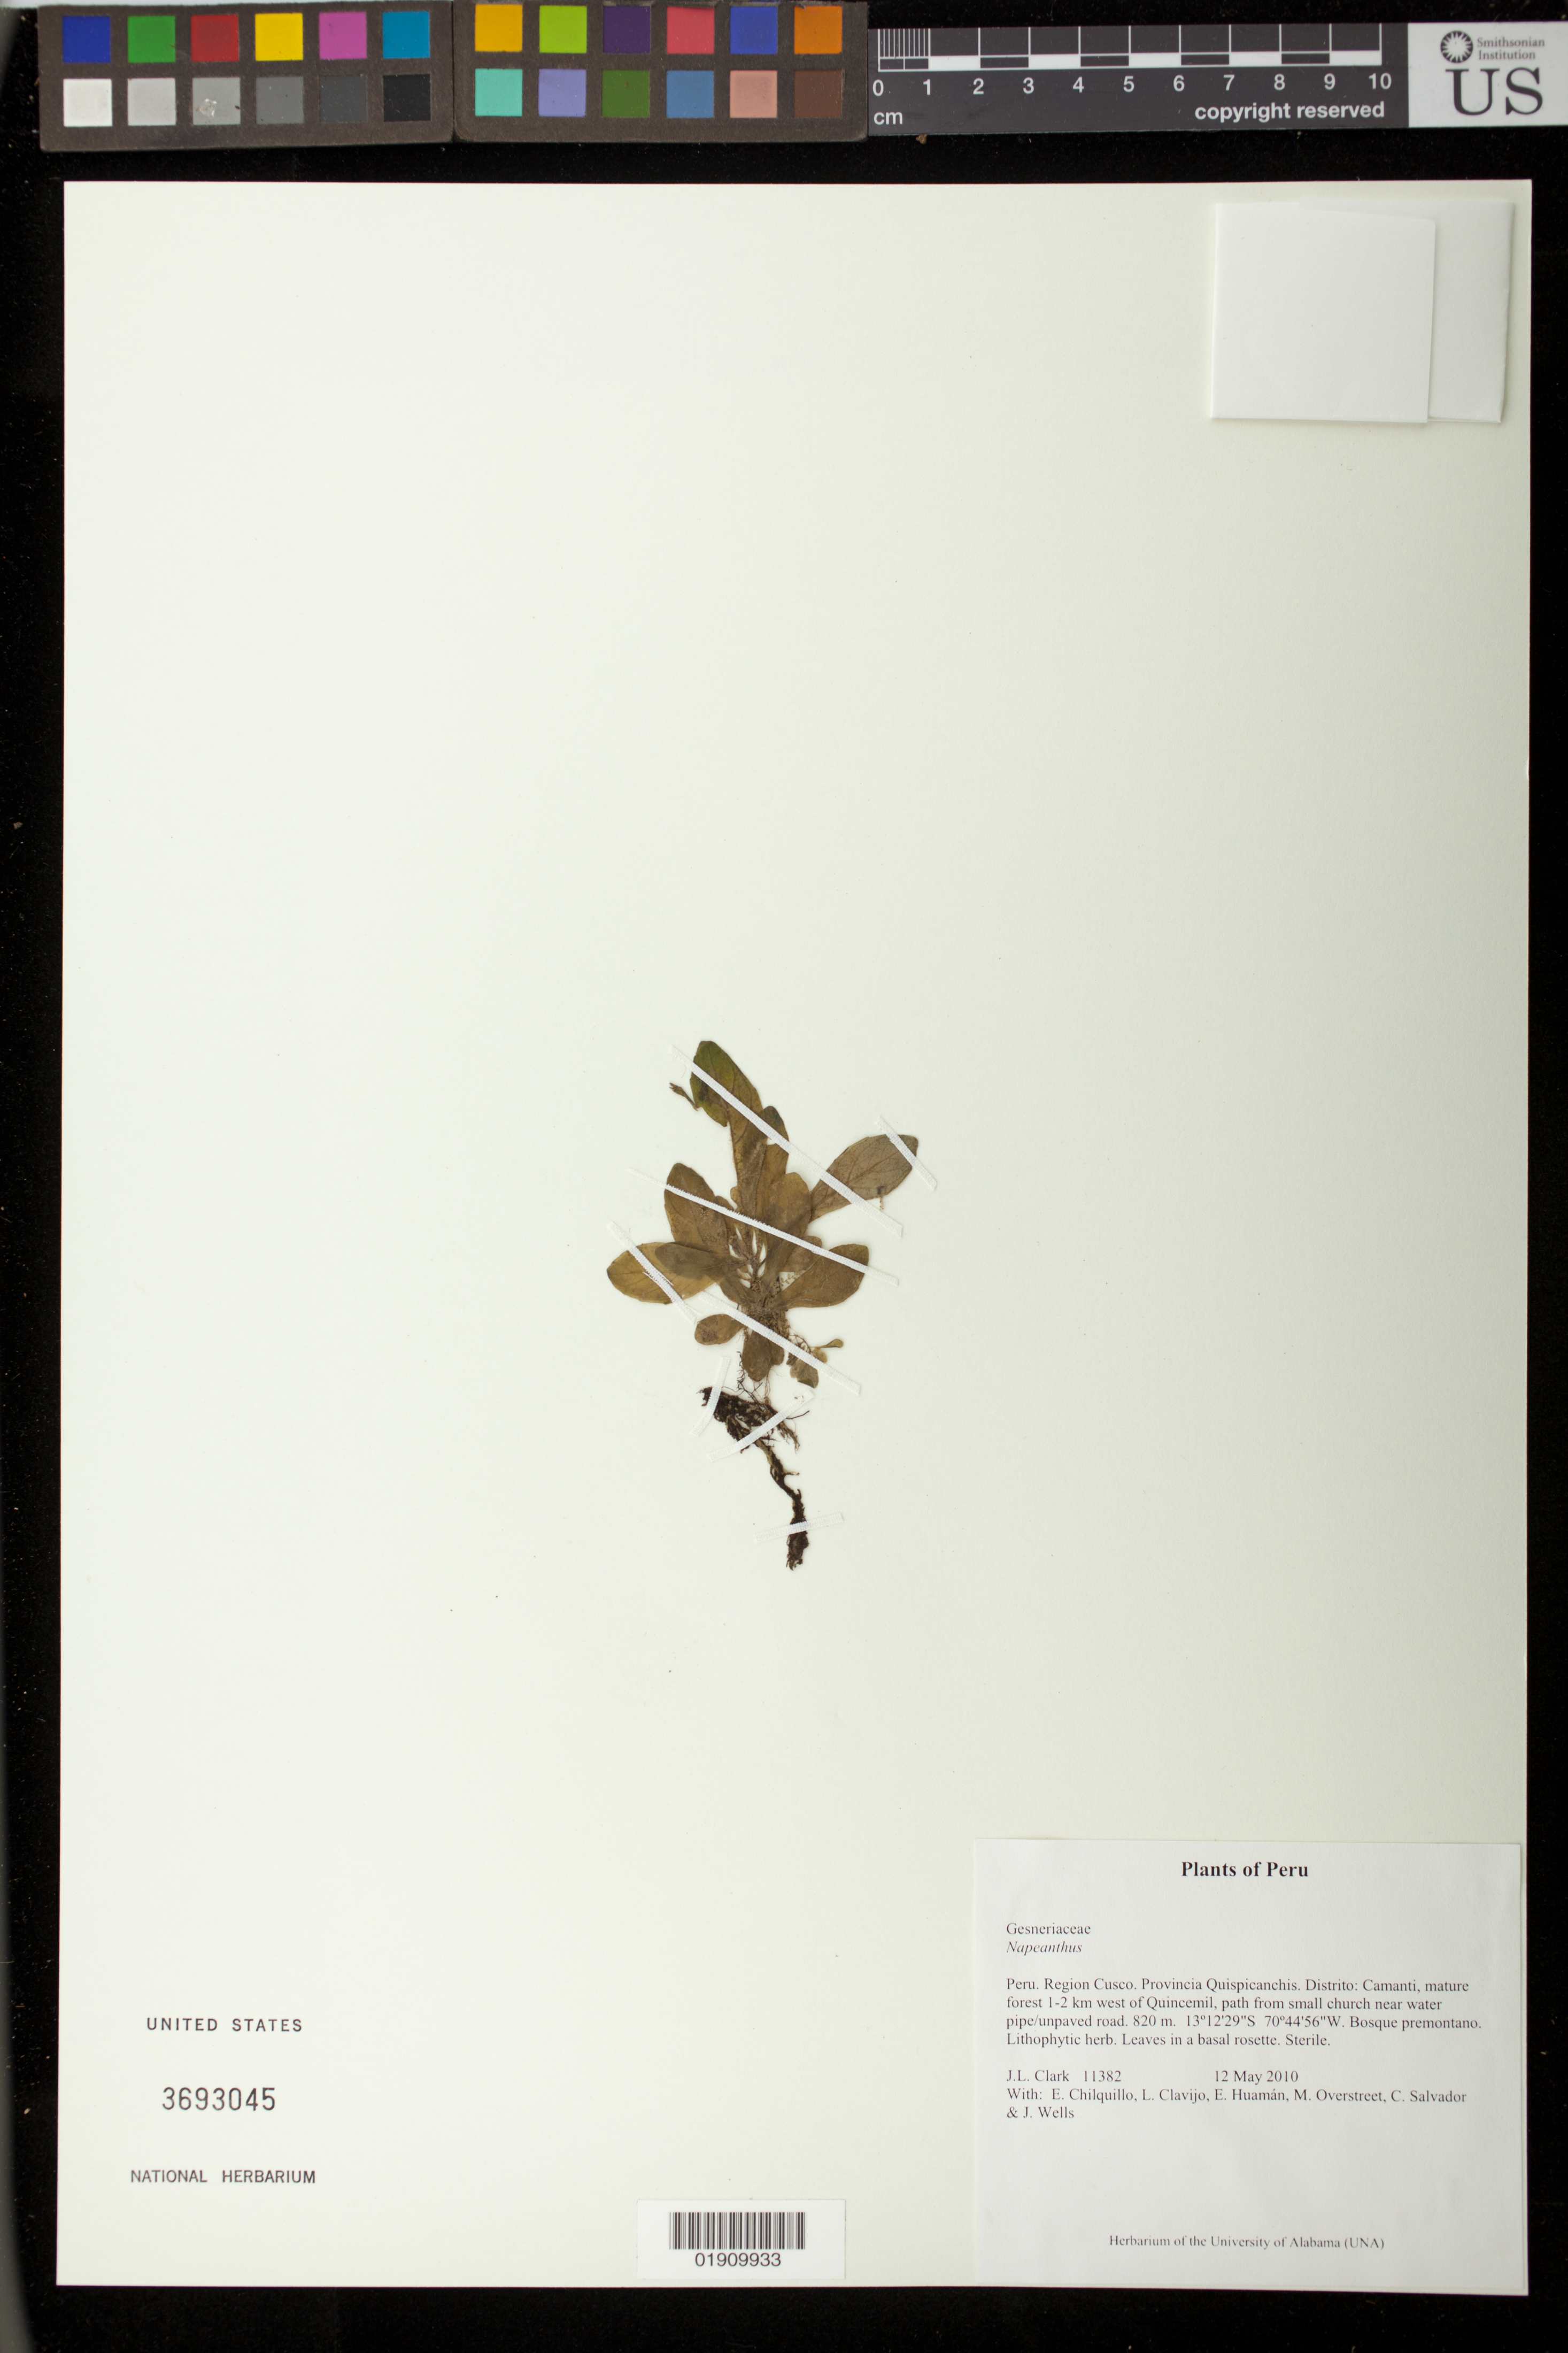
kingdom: Plantae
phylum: Tracheophyta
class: Magnoliopsida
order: Lamiales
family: Gesneriaceae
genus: Napeanthus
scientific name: Napeanthus sp.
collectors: J. L. Clark, E. Chilquillo, E. Huamán, M. Overstreet, C. Salvador & J. Wells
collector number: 11382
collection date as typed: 12 May 2010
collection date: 2010-05-12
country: Peru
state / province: Cusco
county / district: Quispicanchis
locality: Peru. Region Cusco. Provincia Quispicanchis. Distrito: Camanti, mature forest 1-2 km west of Quincemil, path from small church near water pipe/unpaved road.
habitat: Bosque premontano.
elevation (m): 820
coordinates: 13°12'29"S, 70°44'56"W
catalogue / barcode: US 3693045